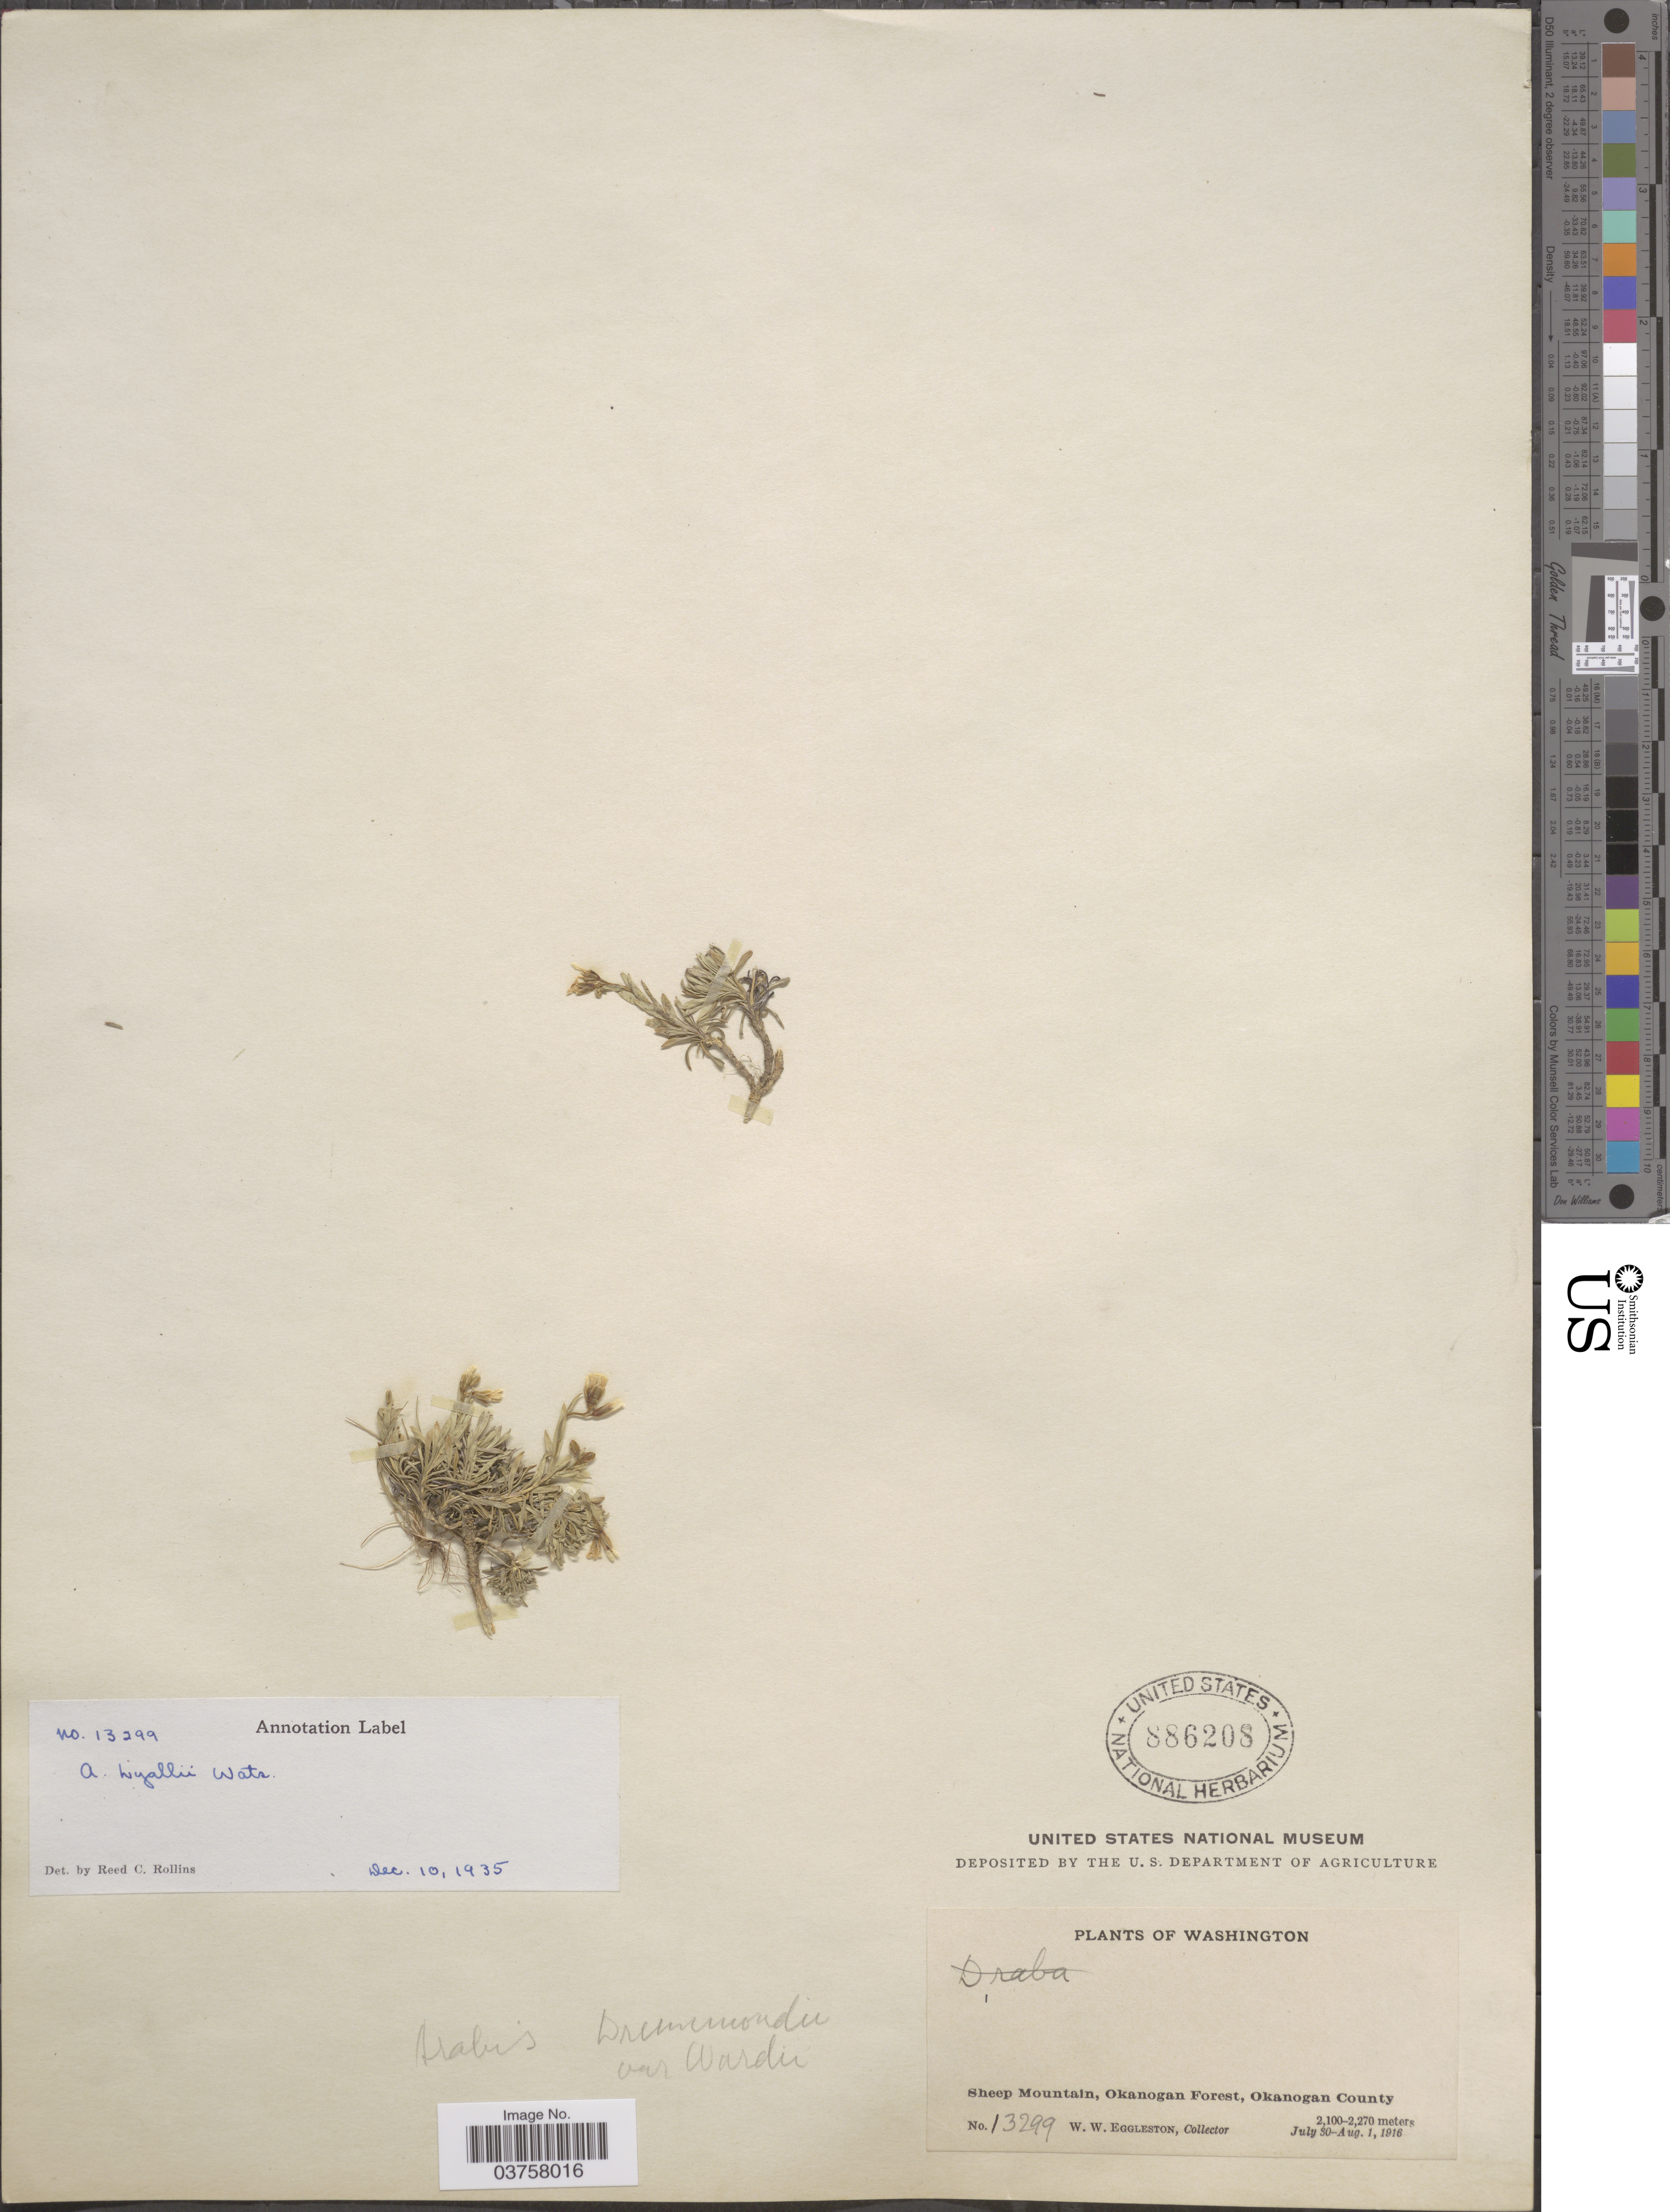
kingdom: Plantae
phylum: Tracheophyta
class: Magnoliopsida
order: Brassicales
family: Brassicaceae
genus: Arabis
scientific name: Arabis lyallii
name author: S. Watson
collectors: W. W. Eggleston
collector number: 13299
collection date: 1916-07-30/1916-08-01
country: United States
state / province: Washington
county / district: Okanogan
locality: Sheep Mountain, Okanogan Forest, Okanogan County.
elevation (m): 2100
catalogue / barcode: US 886208